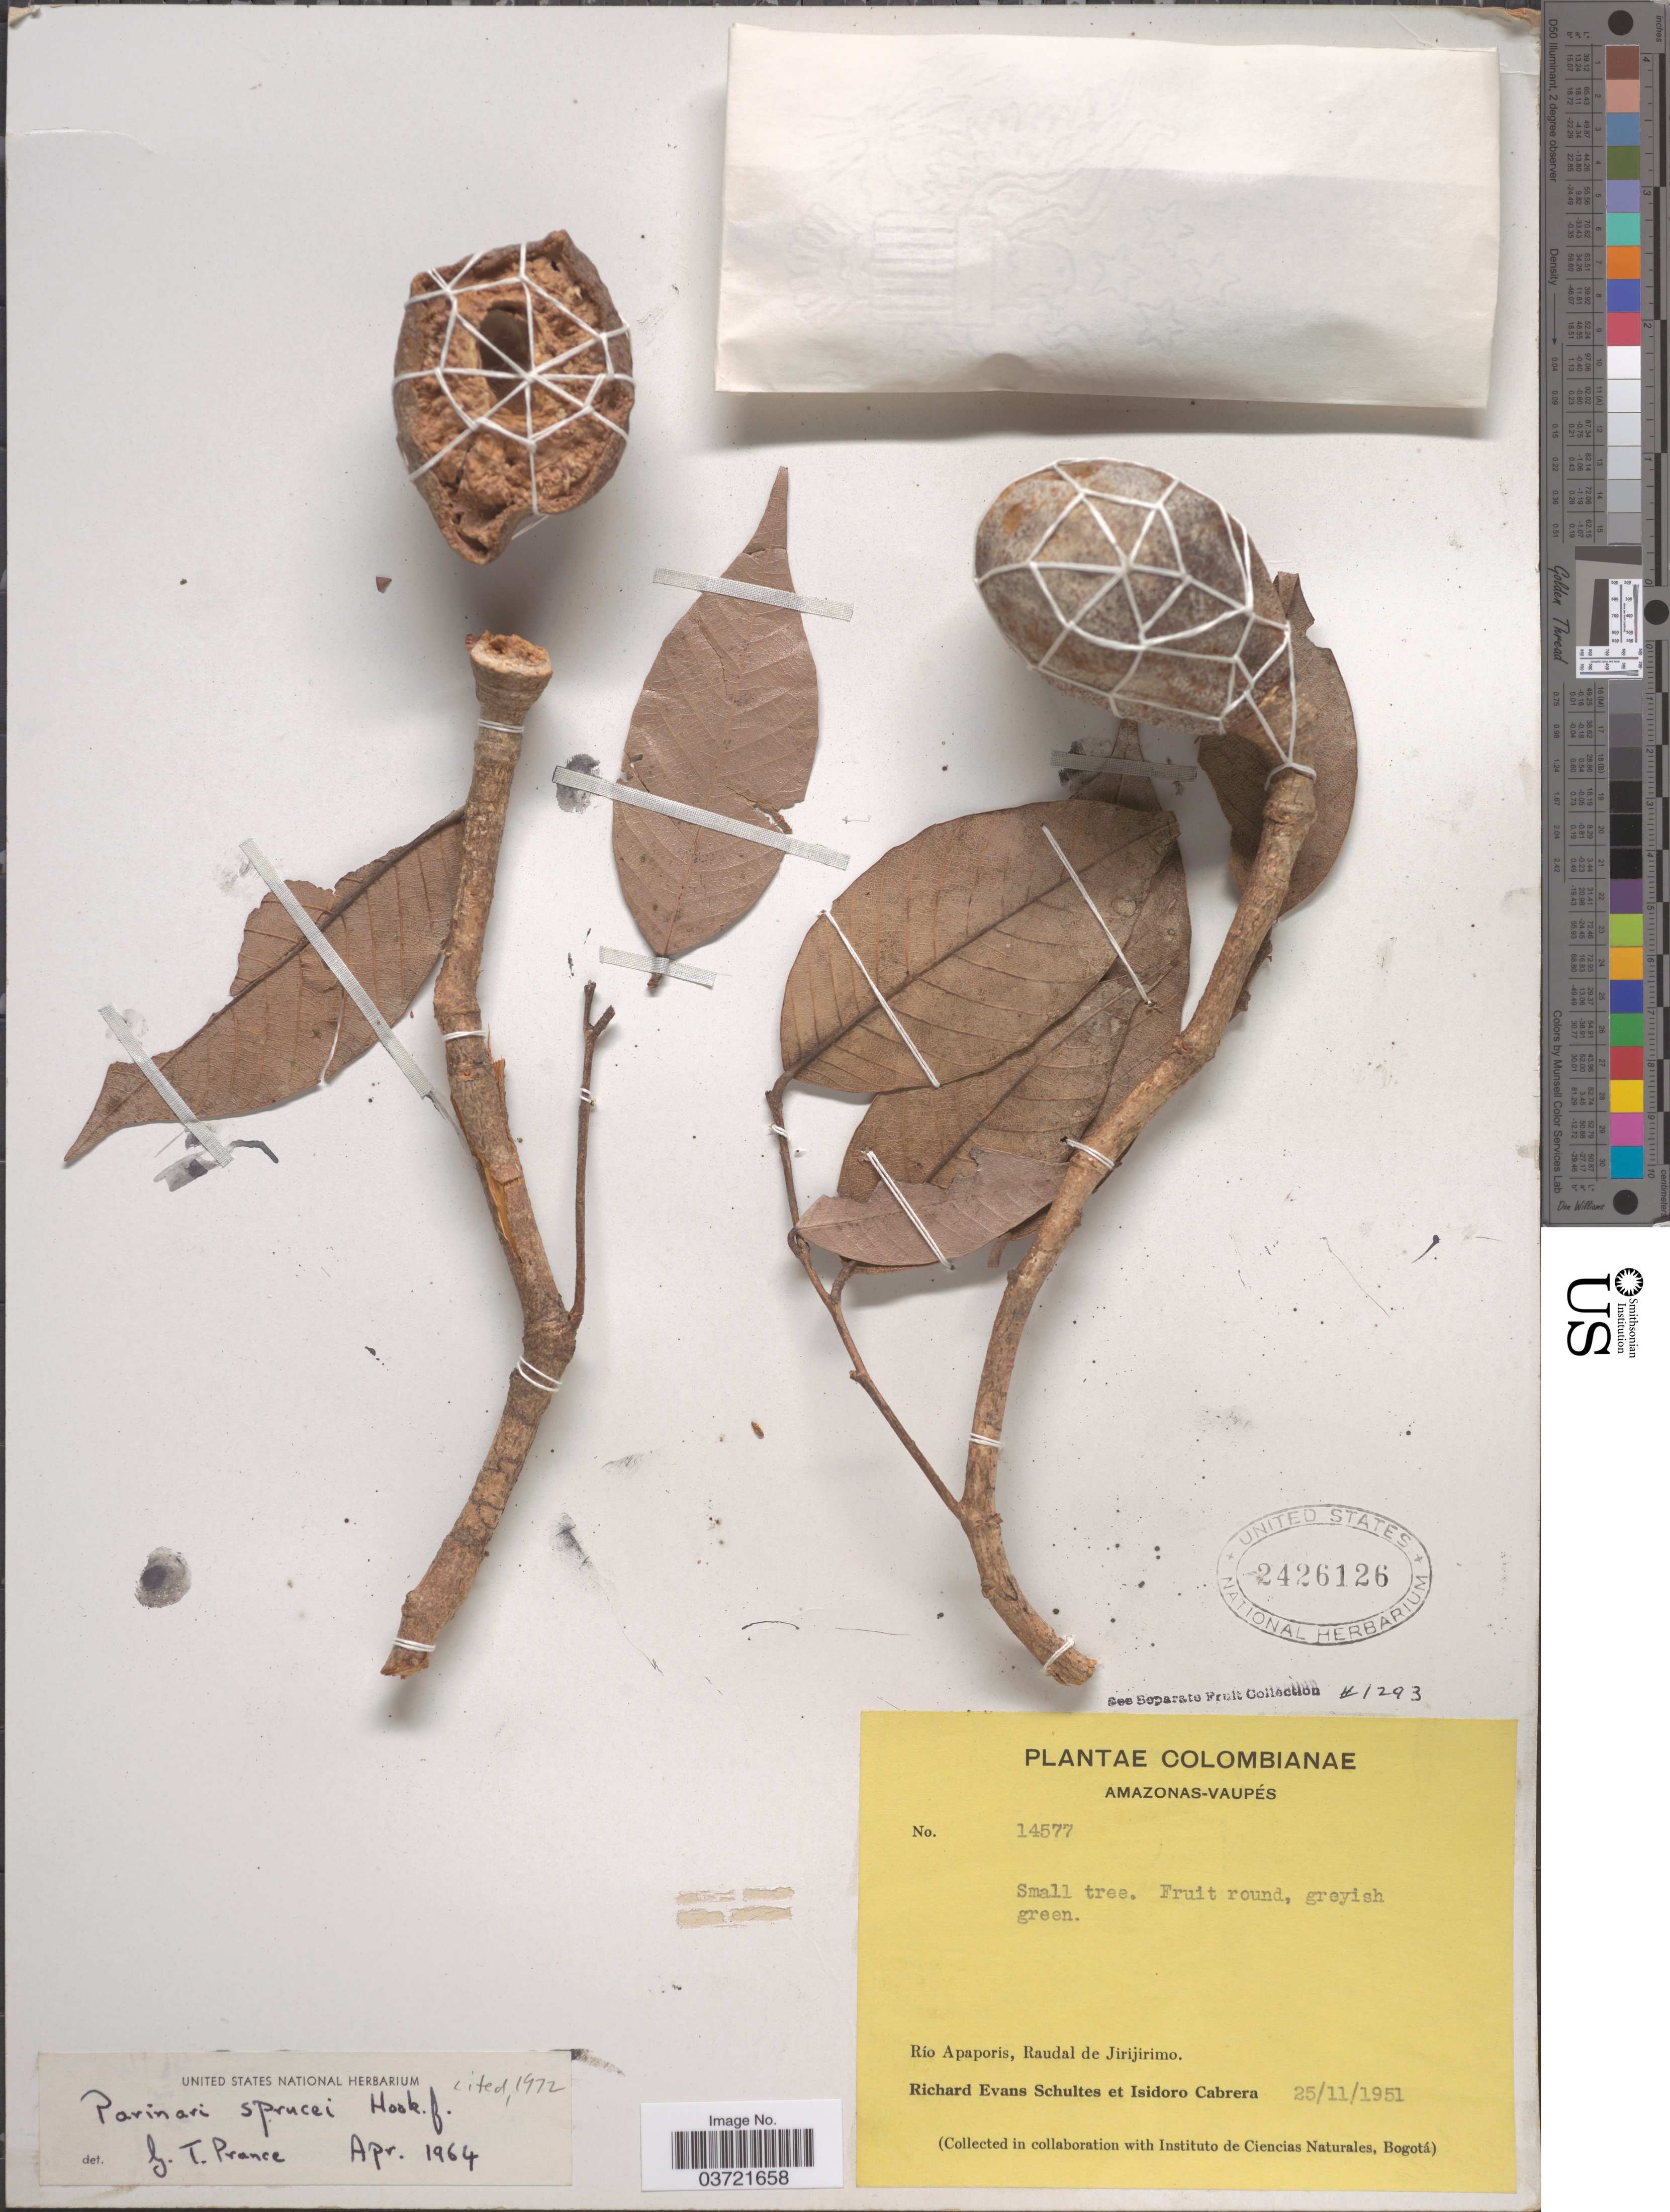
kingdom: Plantae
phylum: Tracheophyta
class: Magnoliopsida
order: Malpighiales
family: Chrysobalanaceae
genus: Parinari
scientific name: Parinari sprucei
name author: Hook. f.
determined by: Prance, G. T.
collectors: R. E. Schultes & I. Cabrera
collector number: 14577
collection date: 1951-11-25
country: Colombia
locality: Amazonas-Vaupés. Río Apaporis, Raudal de Jirijirimo.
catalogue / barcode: US 2426126